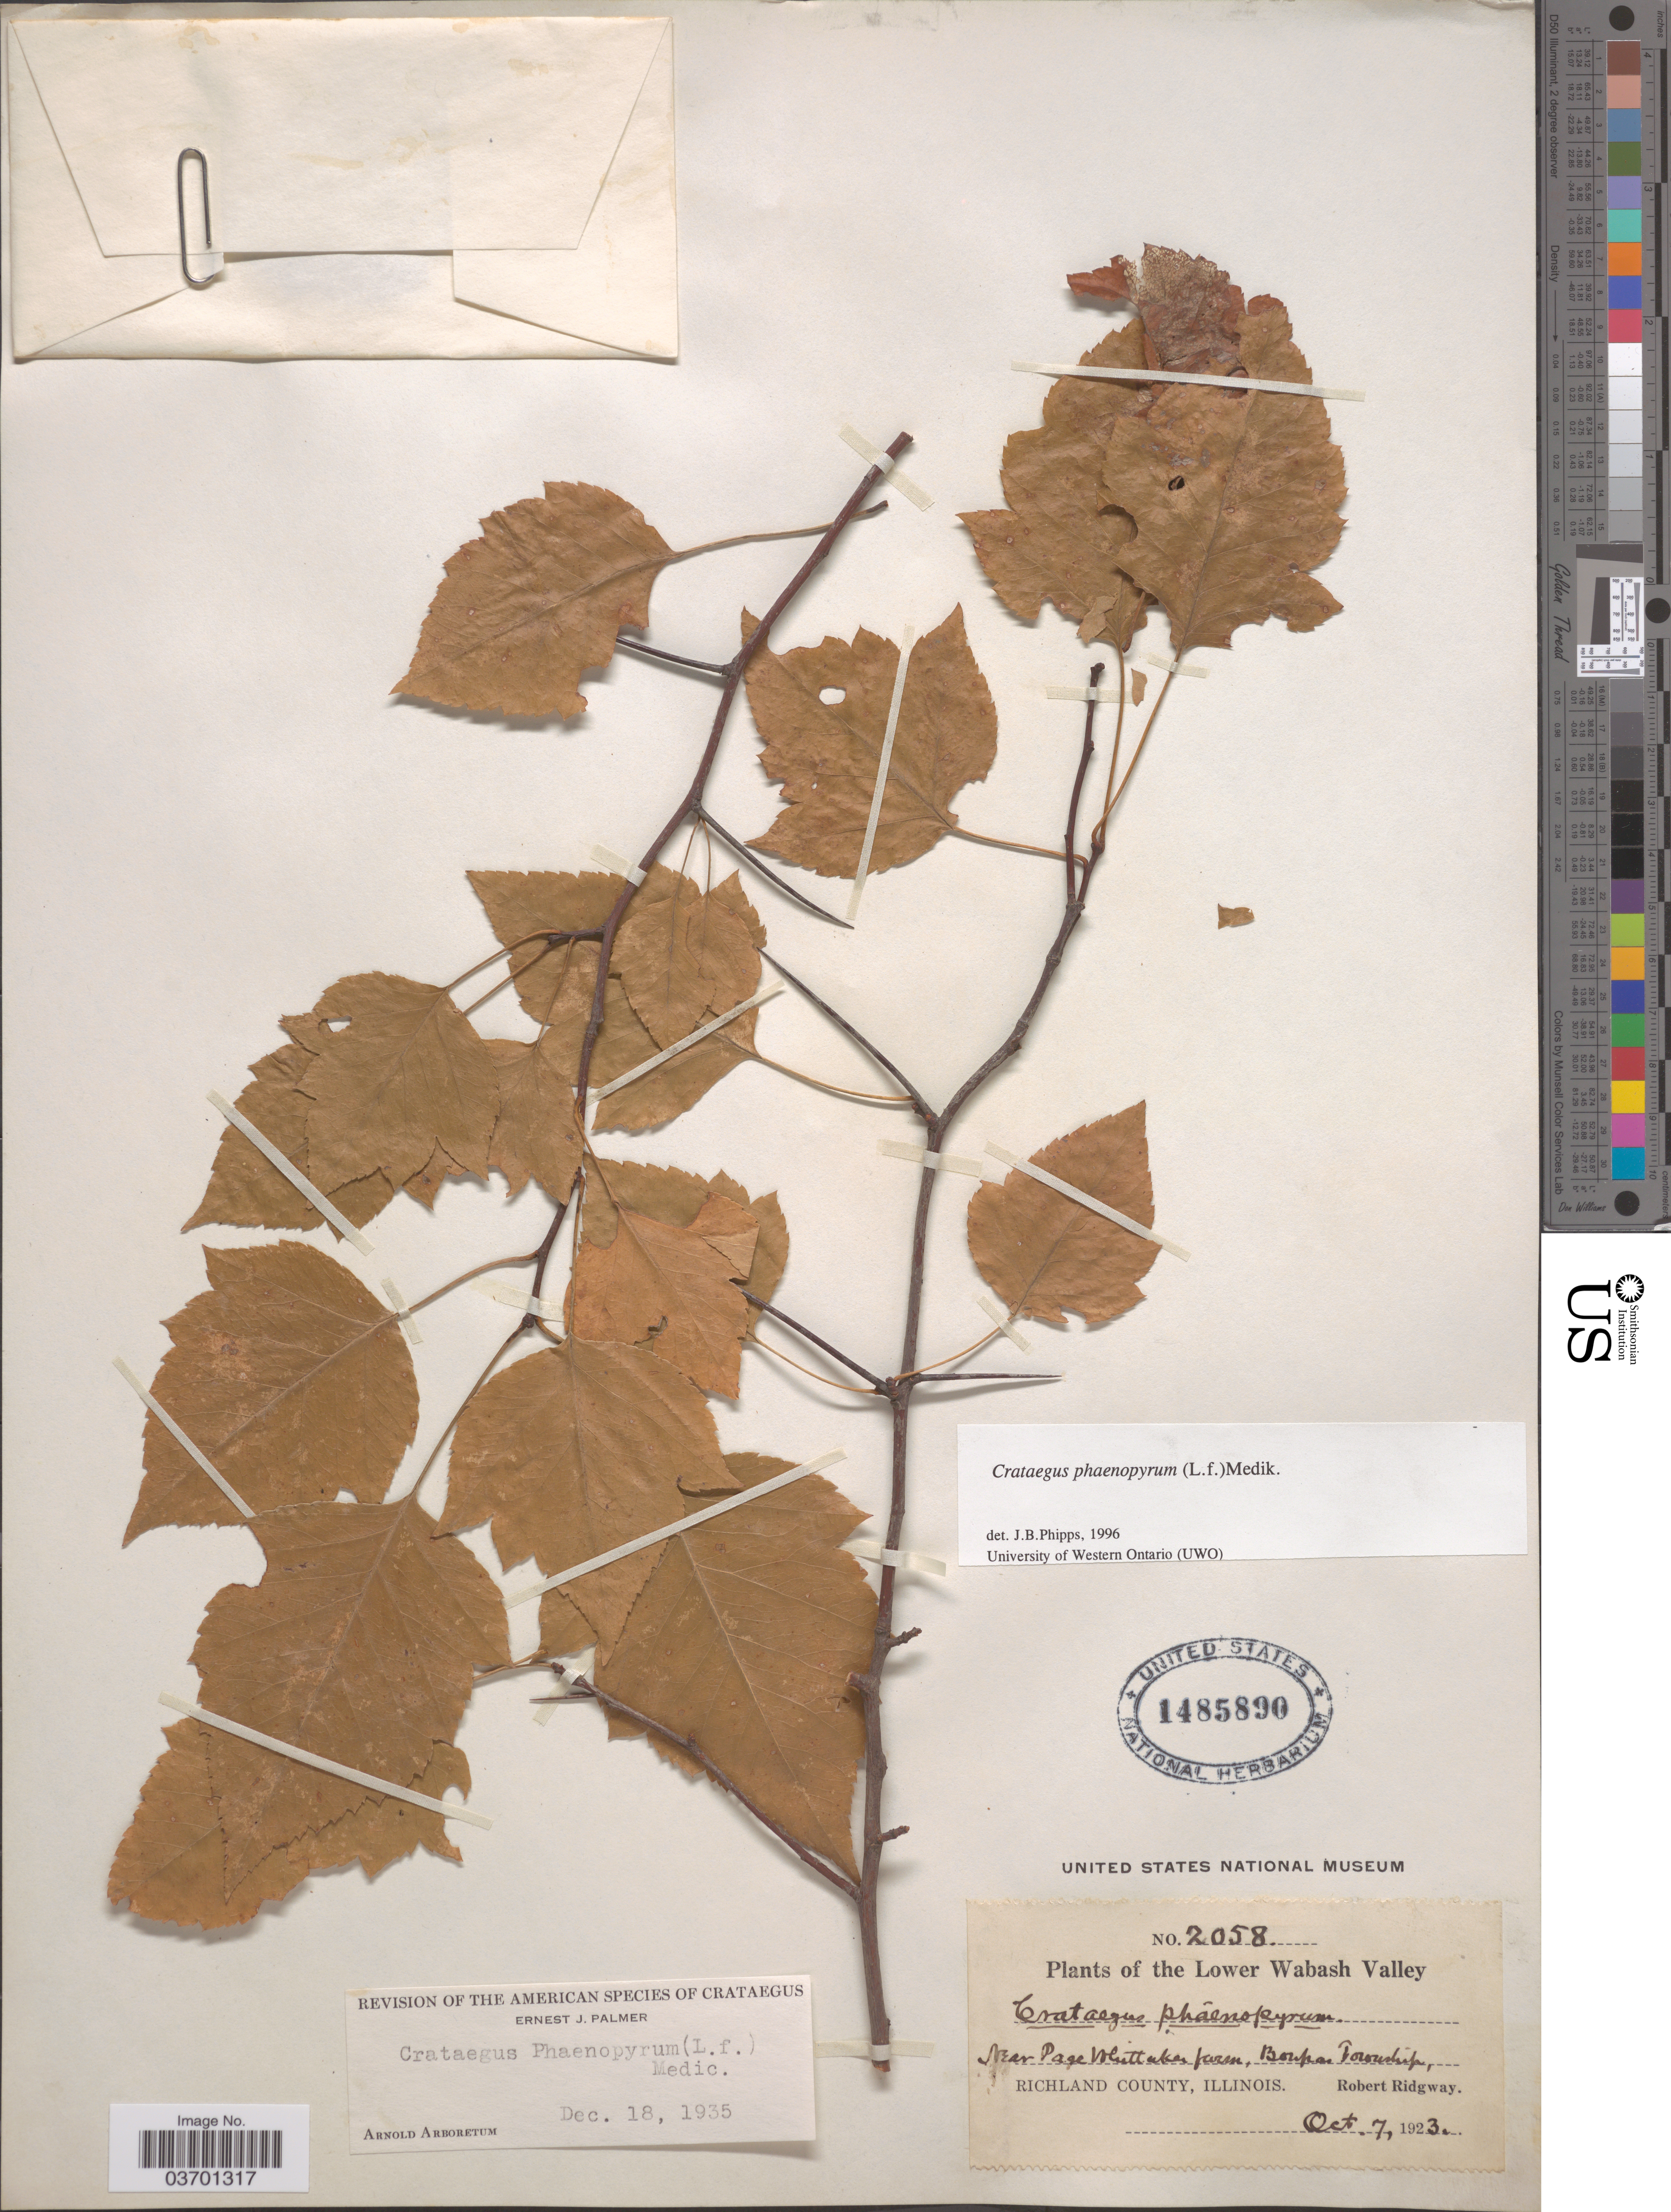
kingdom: Plantae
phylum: Tracheophyta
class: Magnoliopsida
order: Rosales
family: Rosaceae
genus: Crataegus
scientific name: Crataegus phaenopyrum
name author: (L. f.) Medik.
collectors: R. Ridgway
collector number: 2058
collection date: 1923-10-07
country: United States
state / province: Illinois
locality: The Lower Wabash Valley. Near Page Whittaker farm, Bonpas Township. Richland County.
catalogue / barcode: US 1485890